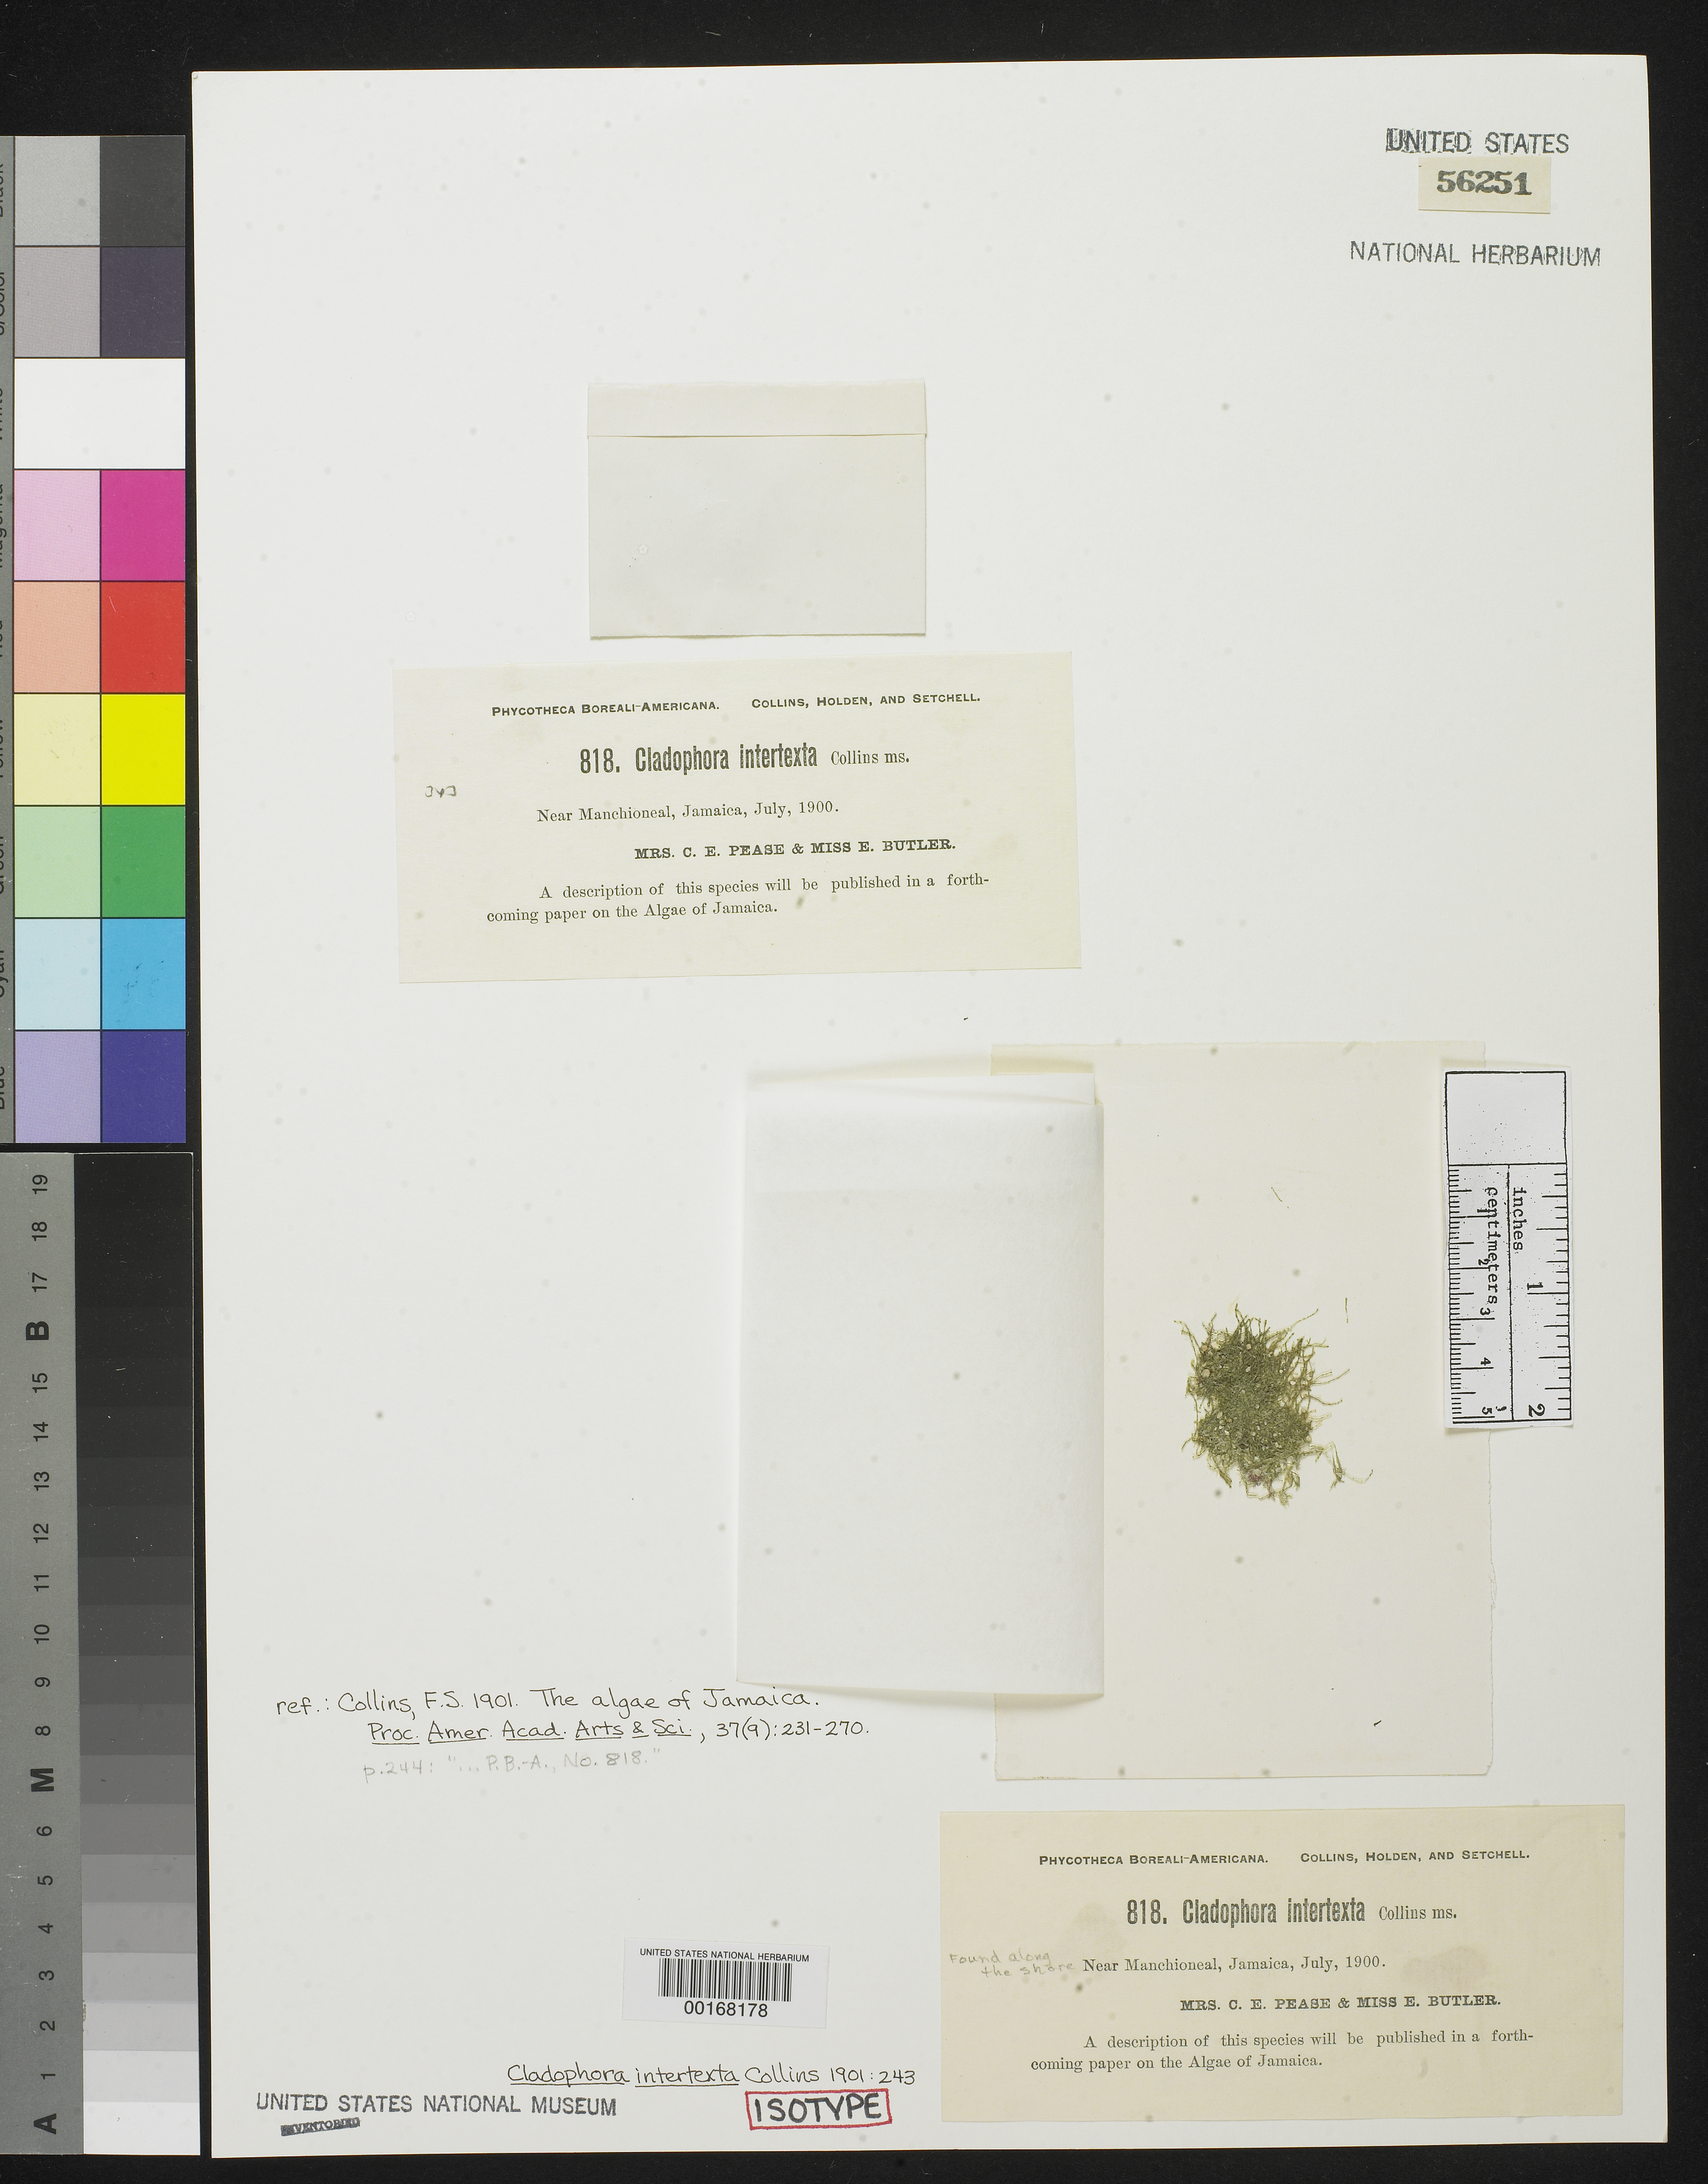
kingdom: Plantae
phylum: Chlorophyta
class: Ulvophyceae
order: Cladophorales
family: Cladophoraceae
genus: Cladophora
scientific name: Cladophora intertexta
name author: Collins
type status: Isotype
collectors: C. Pease & E. Butler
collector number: PB-A 818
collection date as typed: Jul 1900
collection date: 1900-07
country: Jamaica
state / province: Portland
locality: Near Manchioneal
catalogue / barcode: US 56251